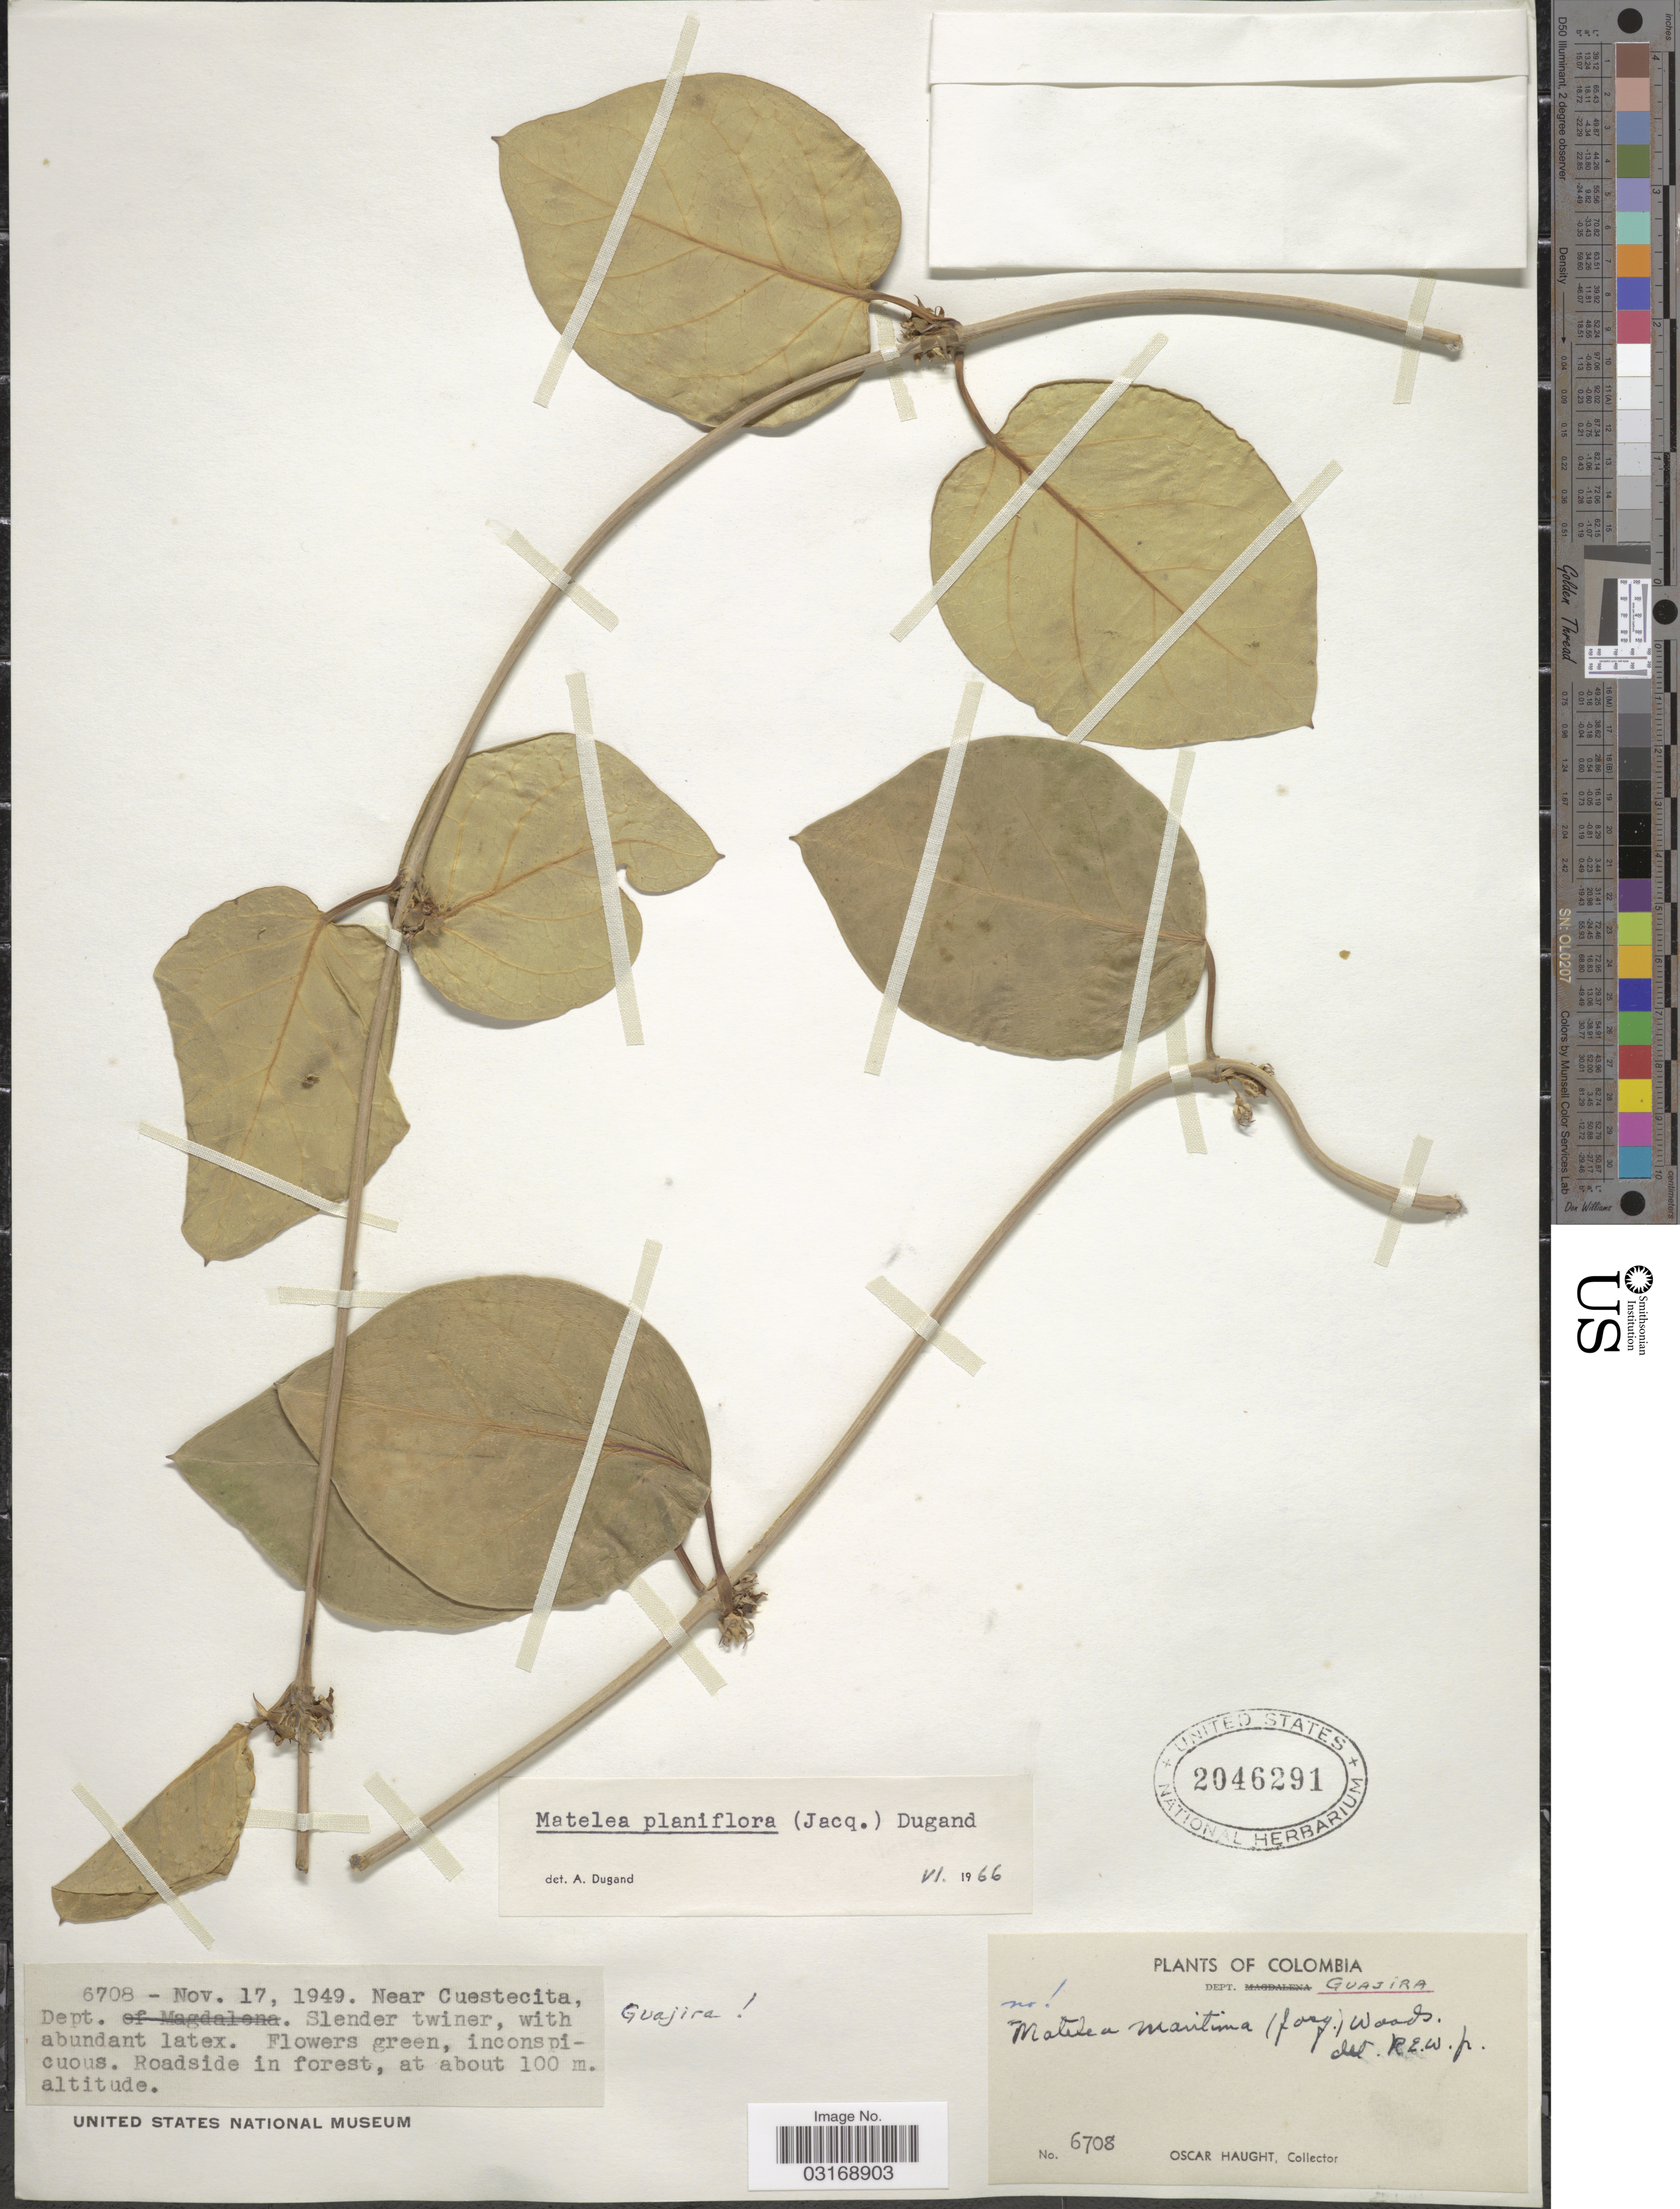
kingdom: Plantae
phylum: Tracheophyta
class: Magnoliopsida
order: Gentianales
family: Apocynaceae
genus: Matelea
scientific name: Matelea planiflora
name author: (Jacq.) Dugand G.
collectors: O. L. Haught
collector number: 6708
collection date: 1949-11-17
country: Colombia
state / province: La Guajira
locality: Near Cuestecita, Dept. Guajira.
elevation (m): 100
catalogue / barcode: US 2046291